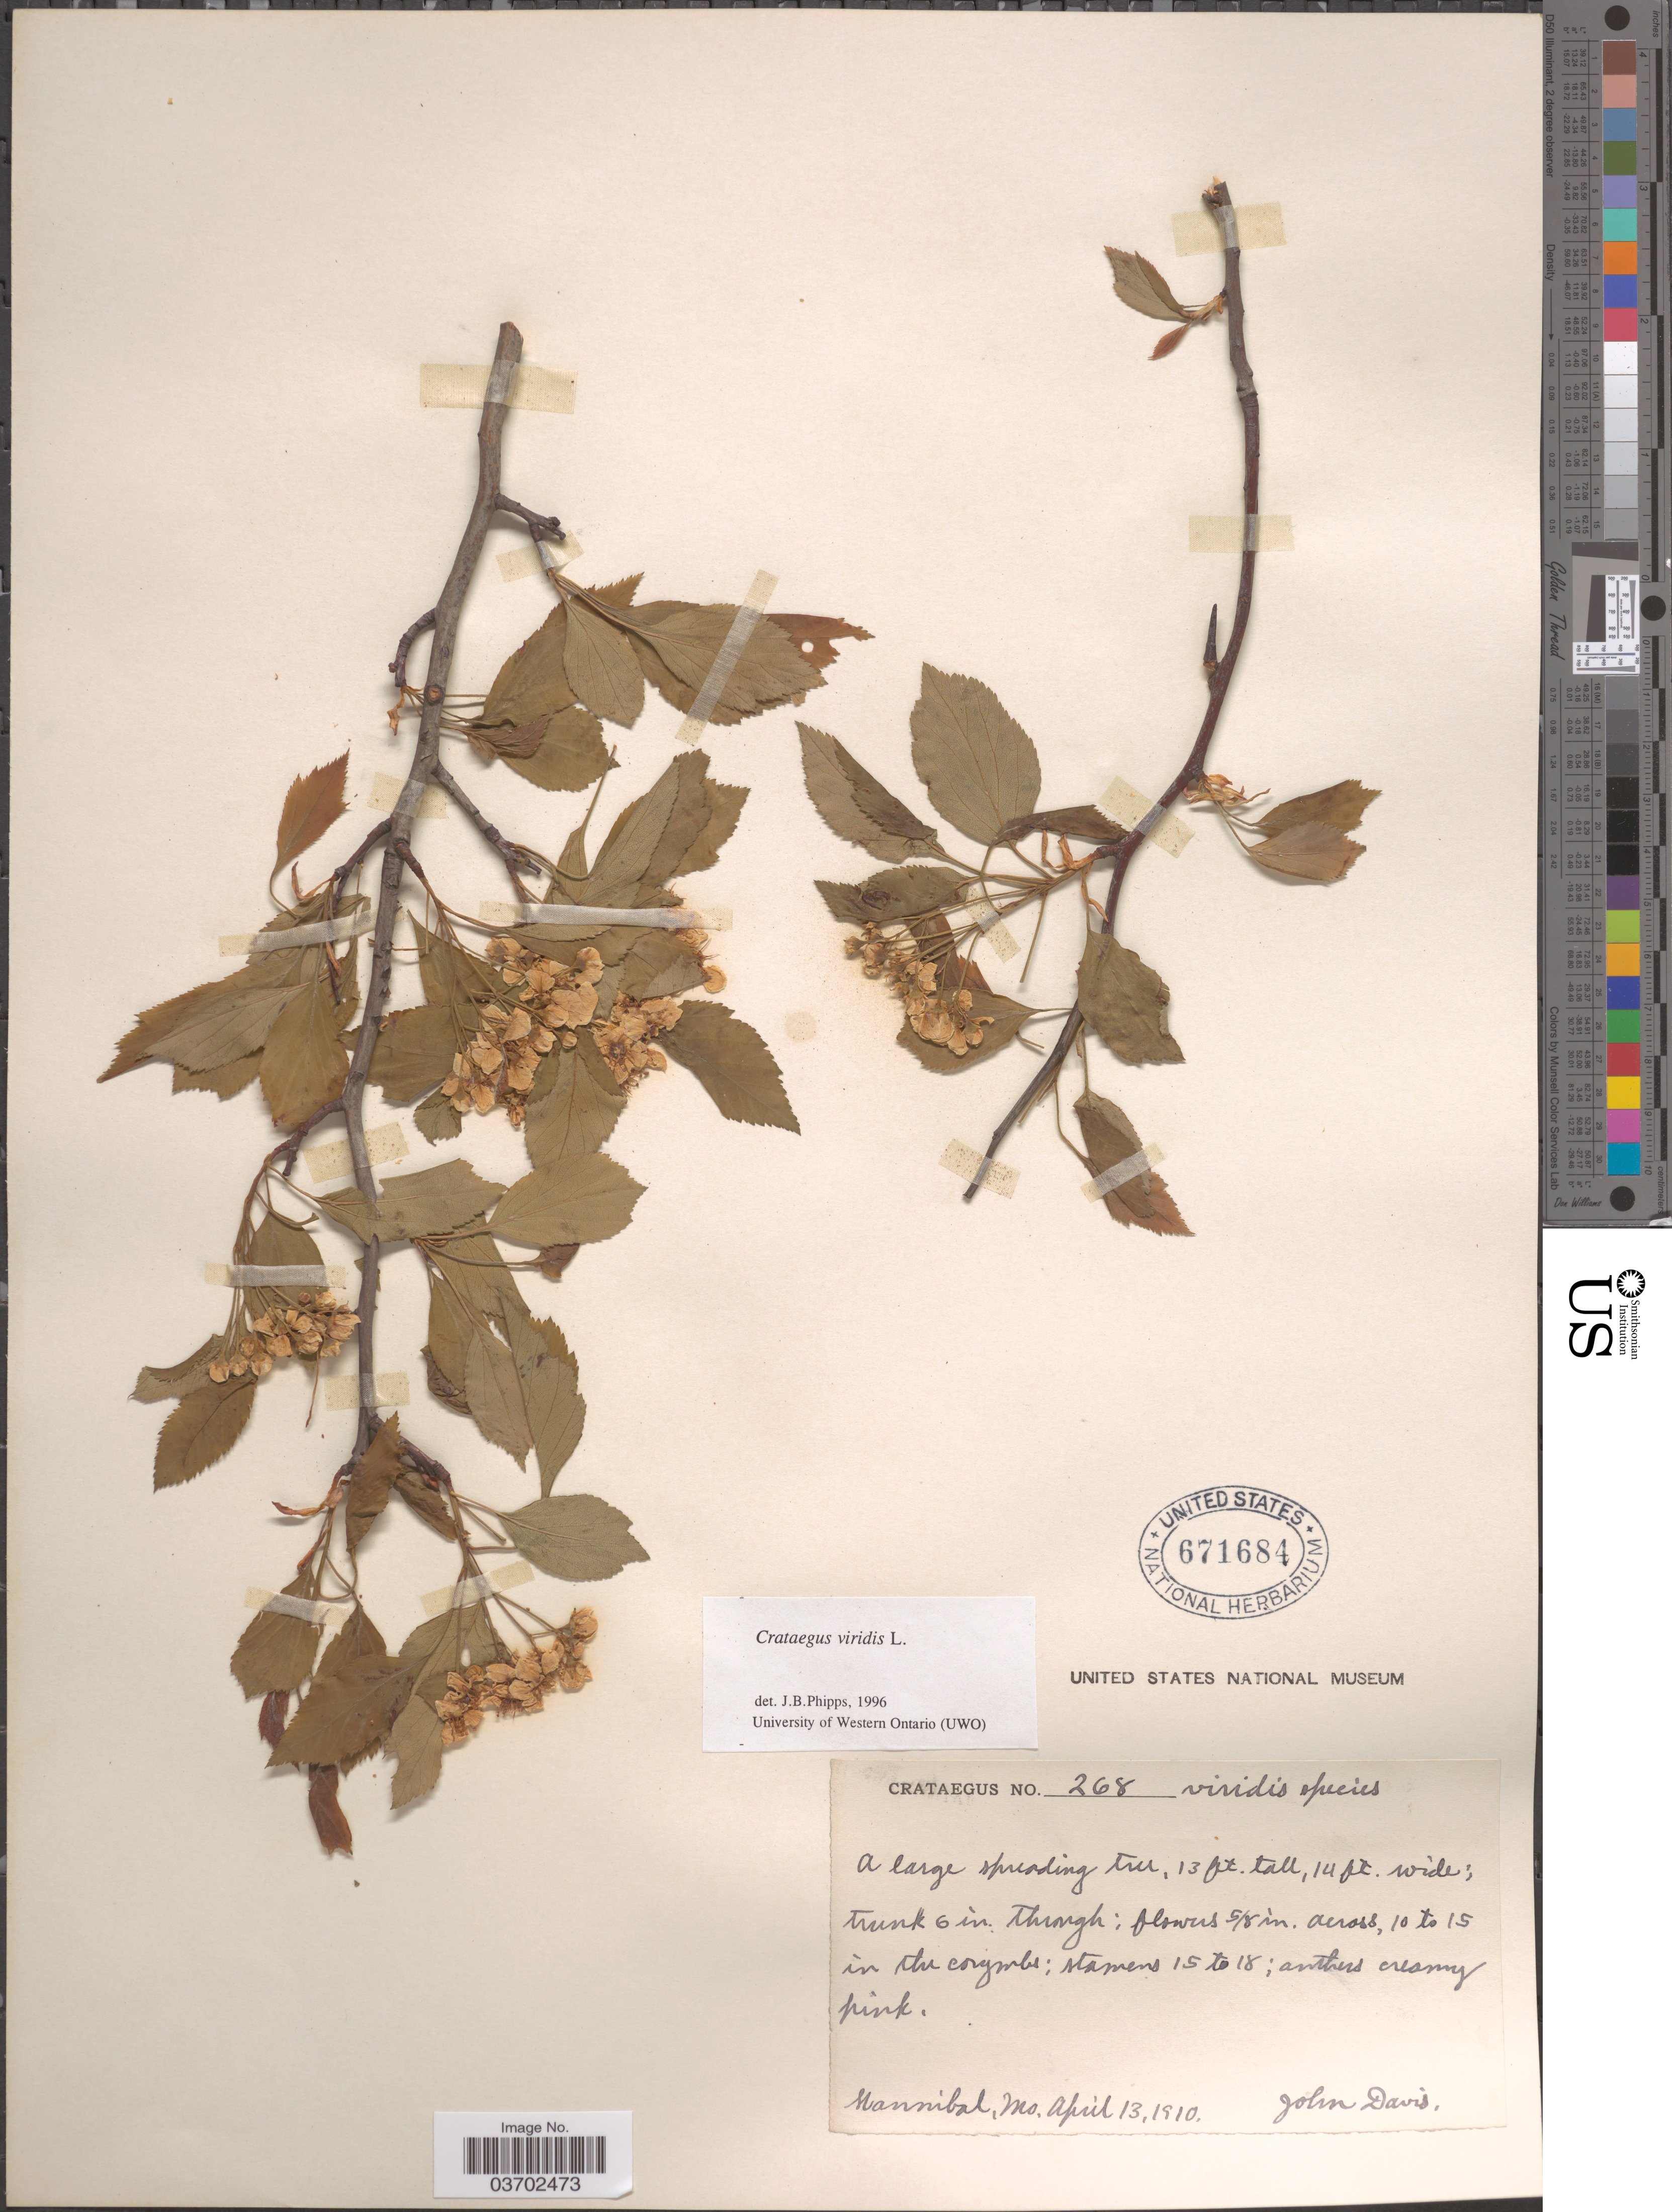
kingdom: Plantae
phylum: Tracheophyta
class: Magnoliopsida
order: Rosales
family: Rosaceae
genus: Crataegus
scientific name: Crataegus viridis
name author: L.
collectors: J. Davis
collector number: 268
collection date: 1910-04-13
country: United States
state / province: Missouri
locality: Hannibal.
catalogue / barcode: US 671684